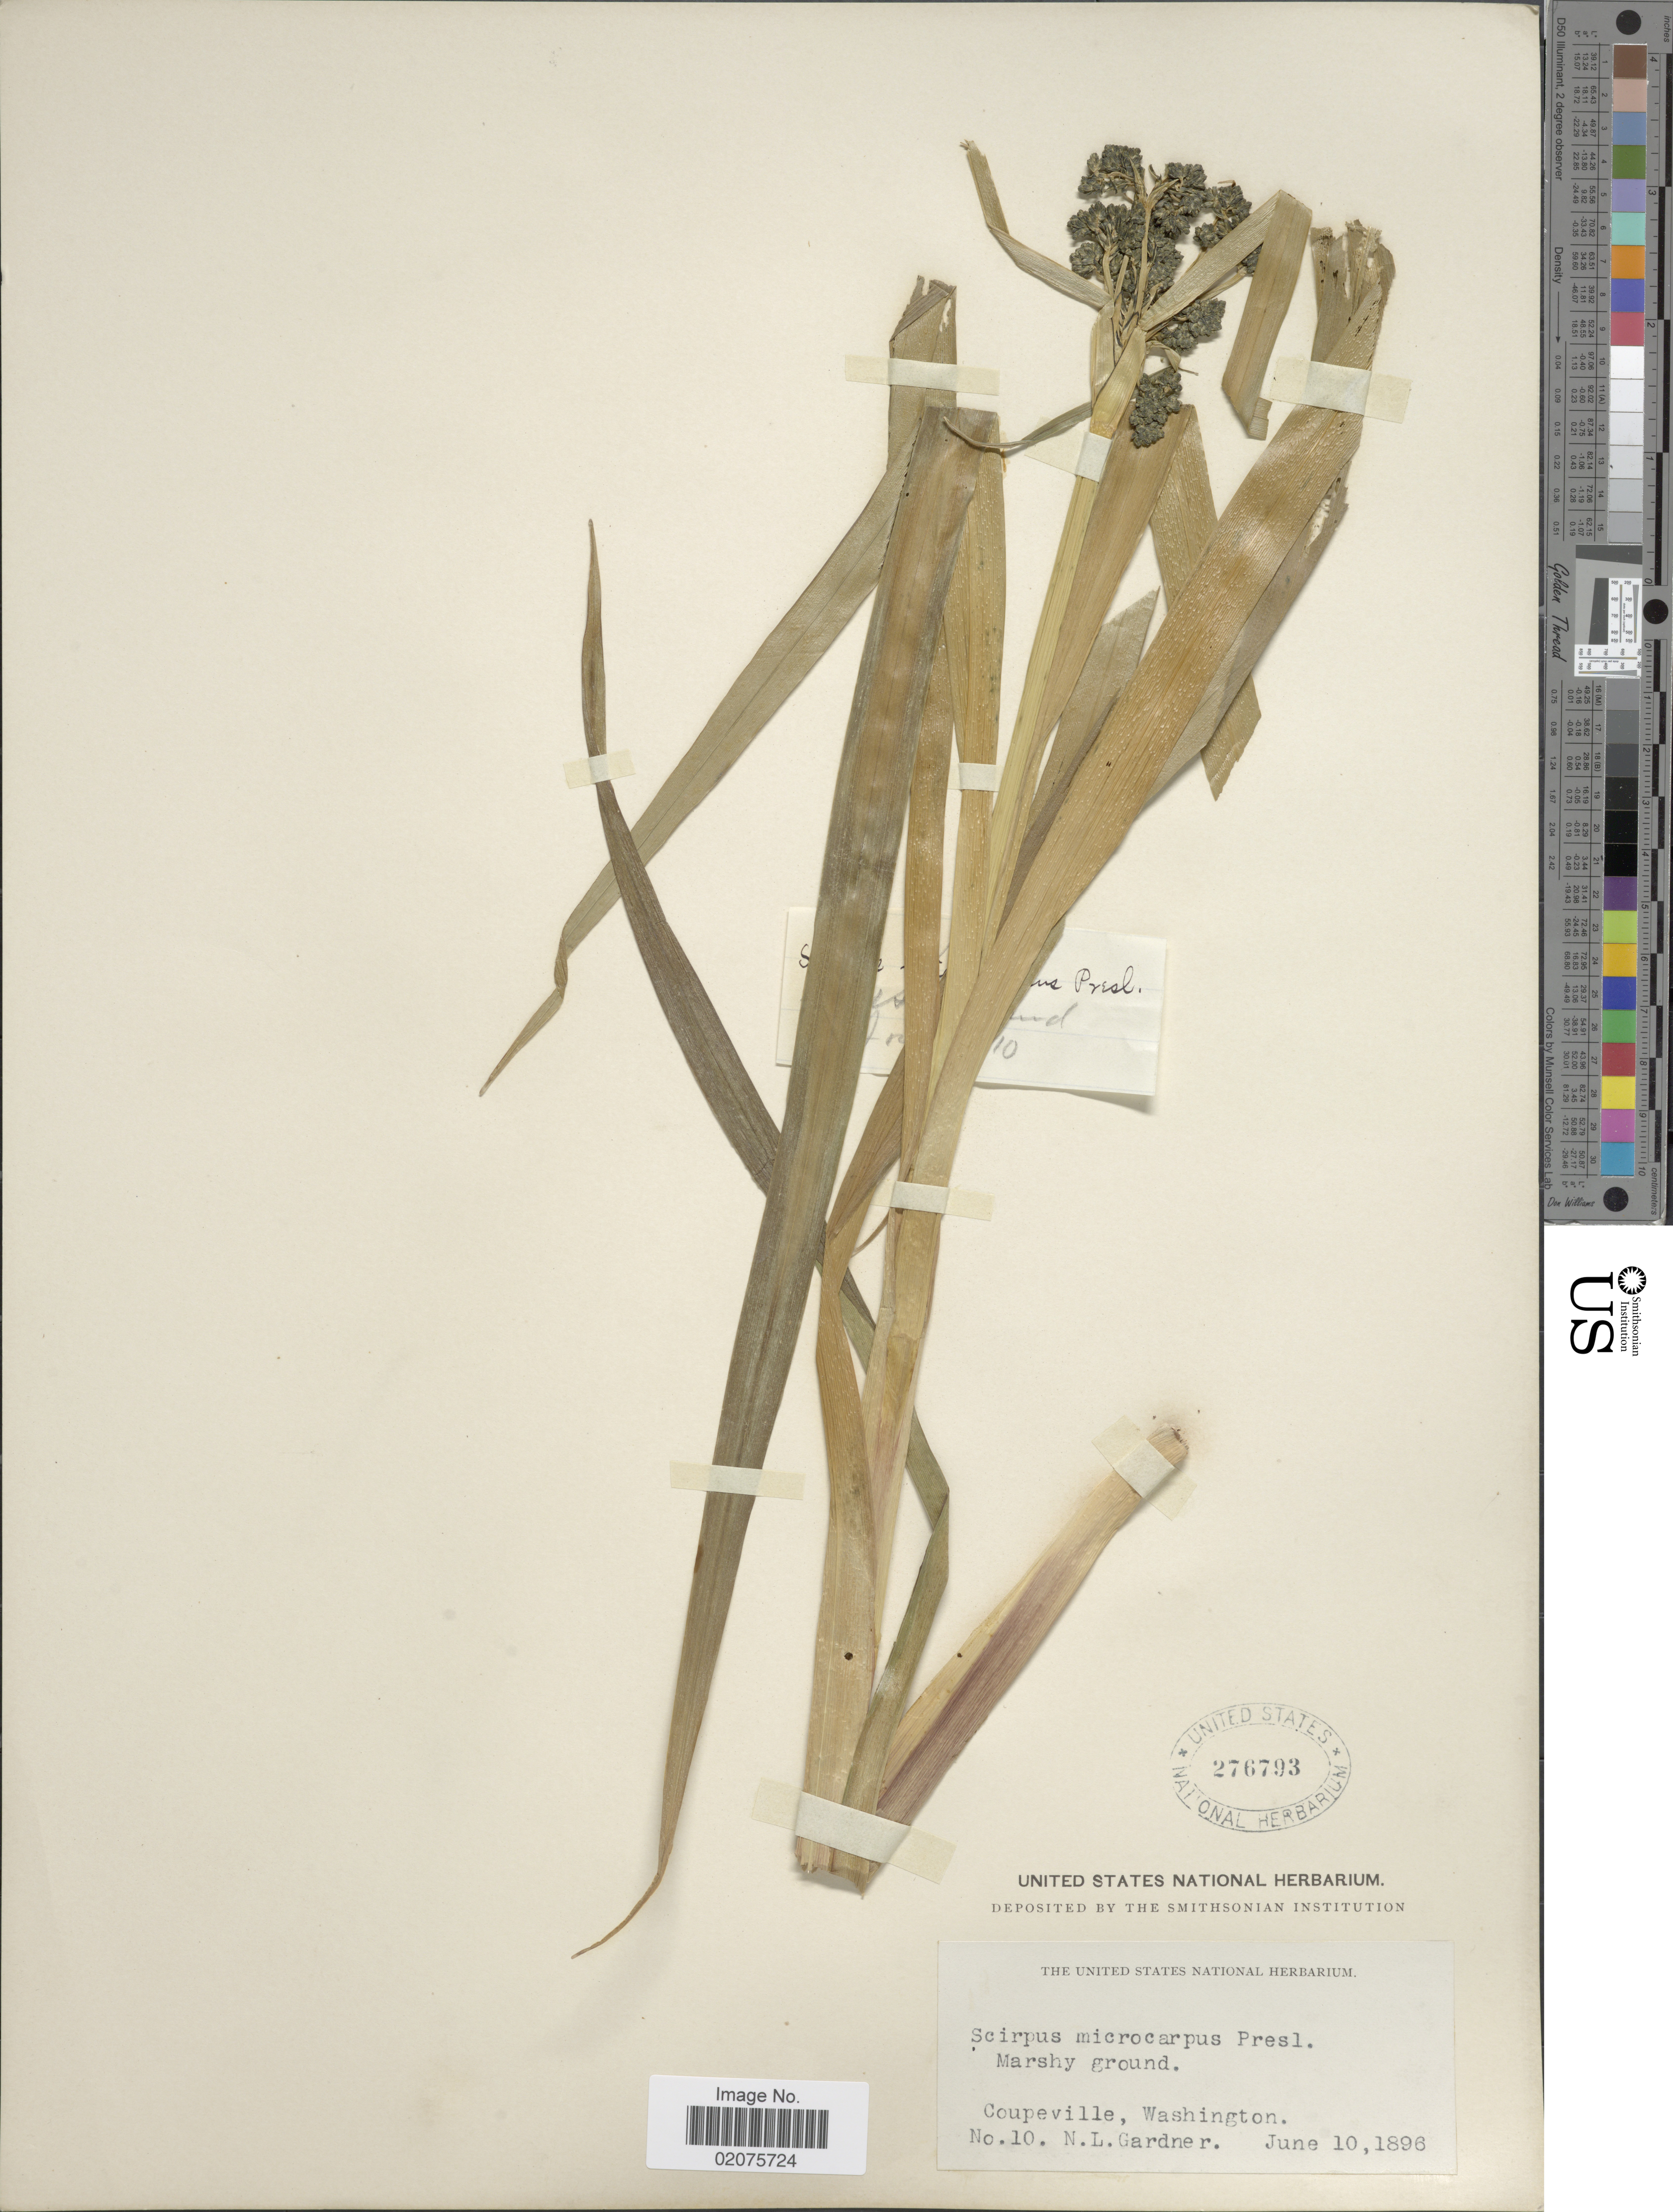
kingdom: Plantae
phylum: Tracheophyta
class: Liliopsida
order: Poales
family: Cyperaceae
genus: Scirpus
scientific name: Scirpus microcarpus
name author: J. Presl & C. Presl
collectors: N. Gardner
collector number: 10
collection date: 1896-06-10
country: United States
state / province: Washington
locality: Coupeville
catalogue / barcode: US 276793